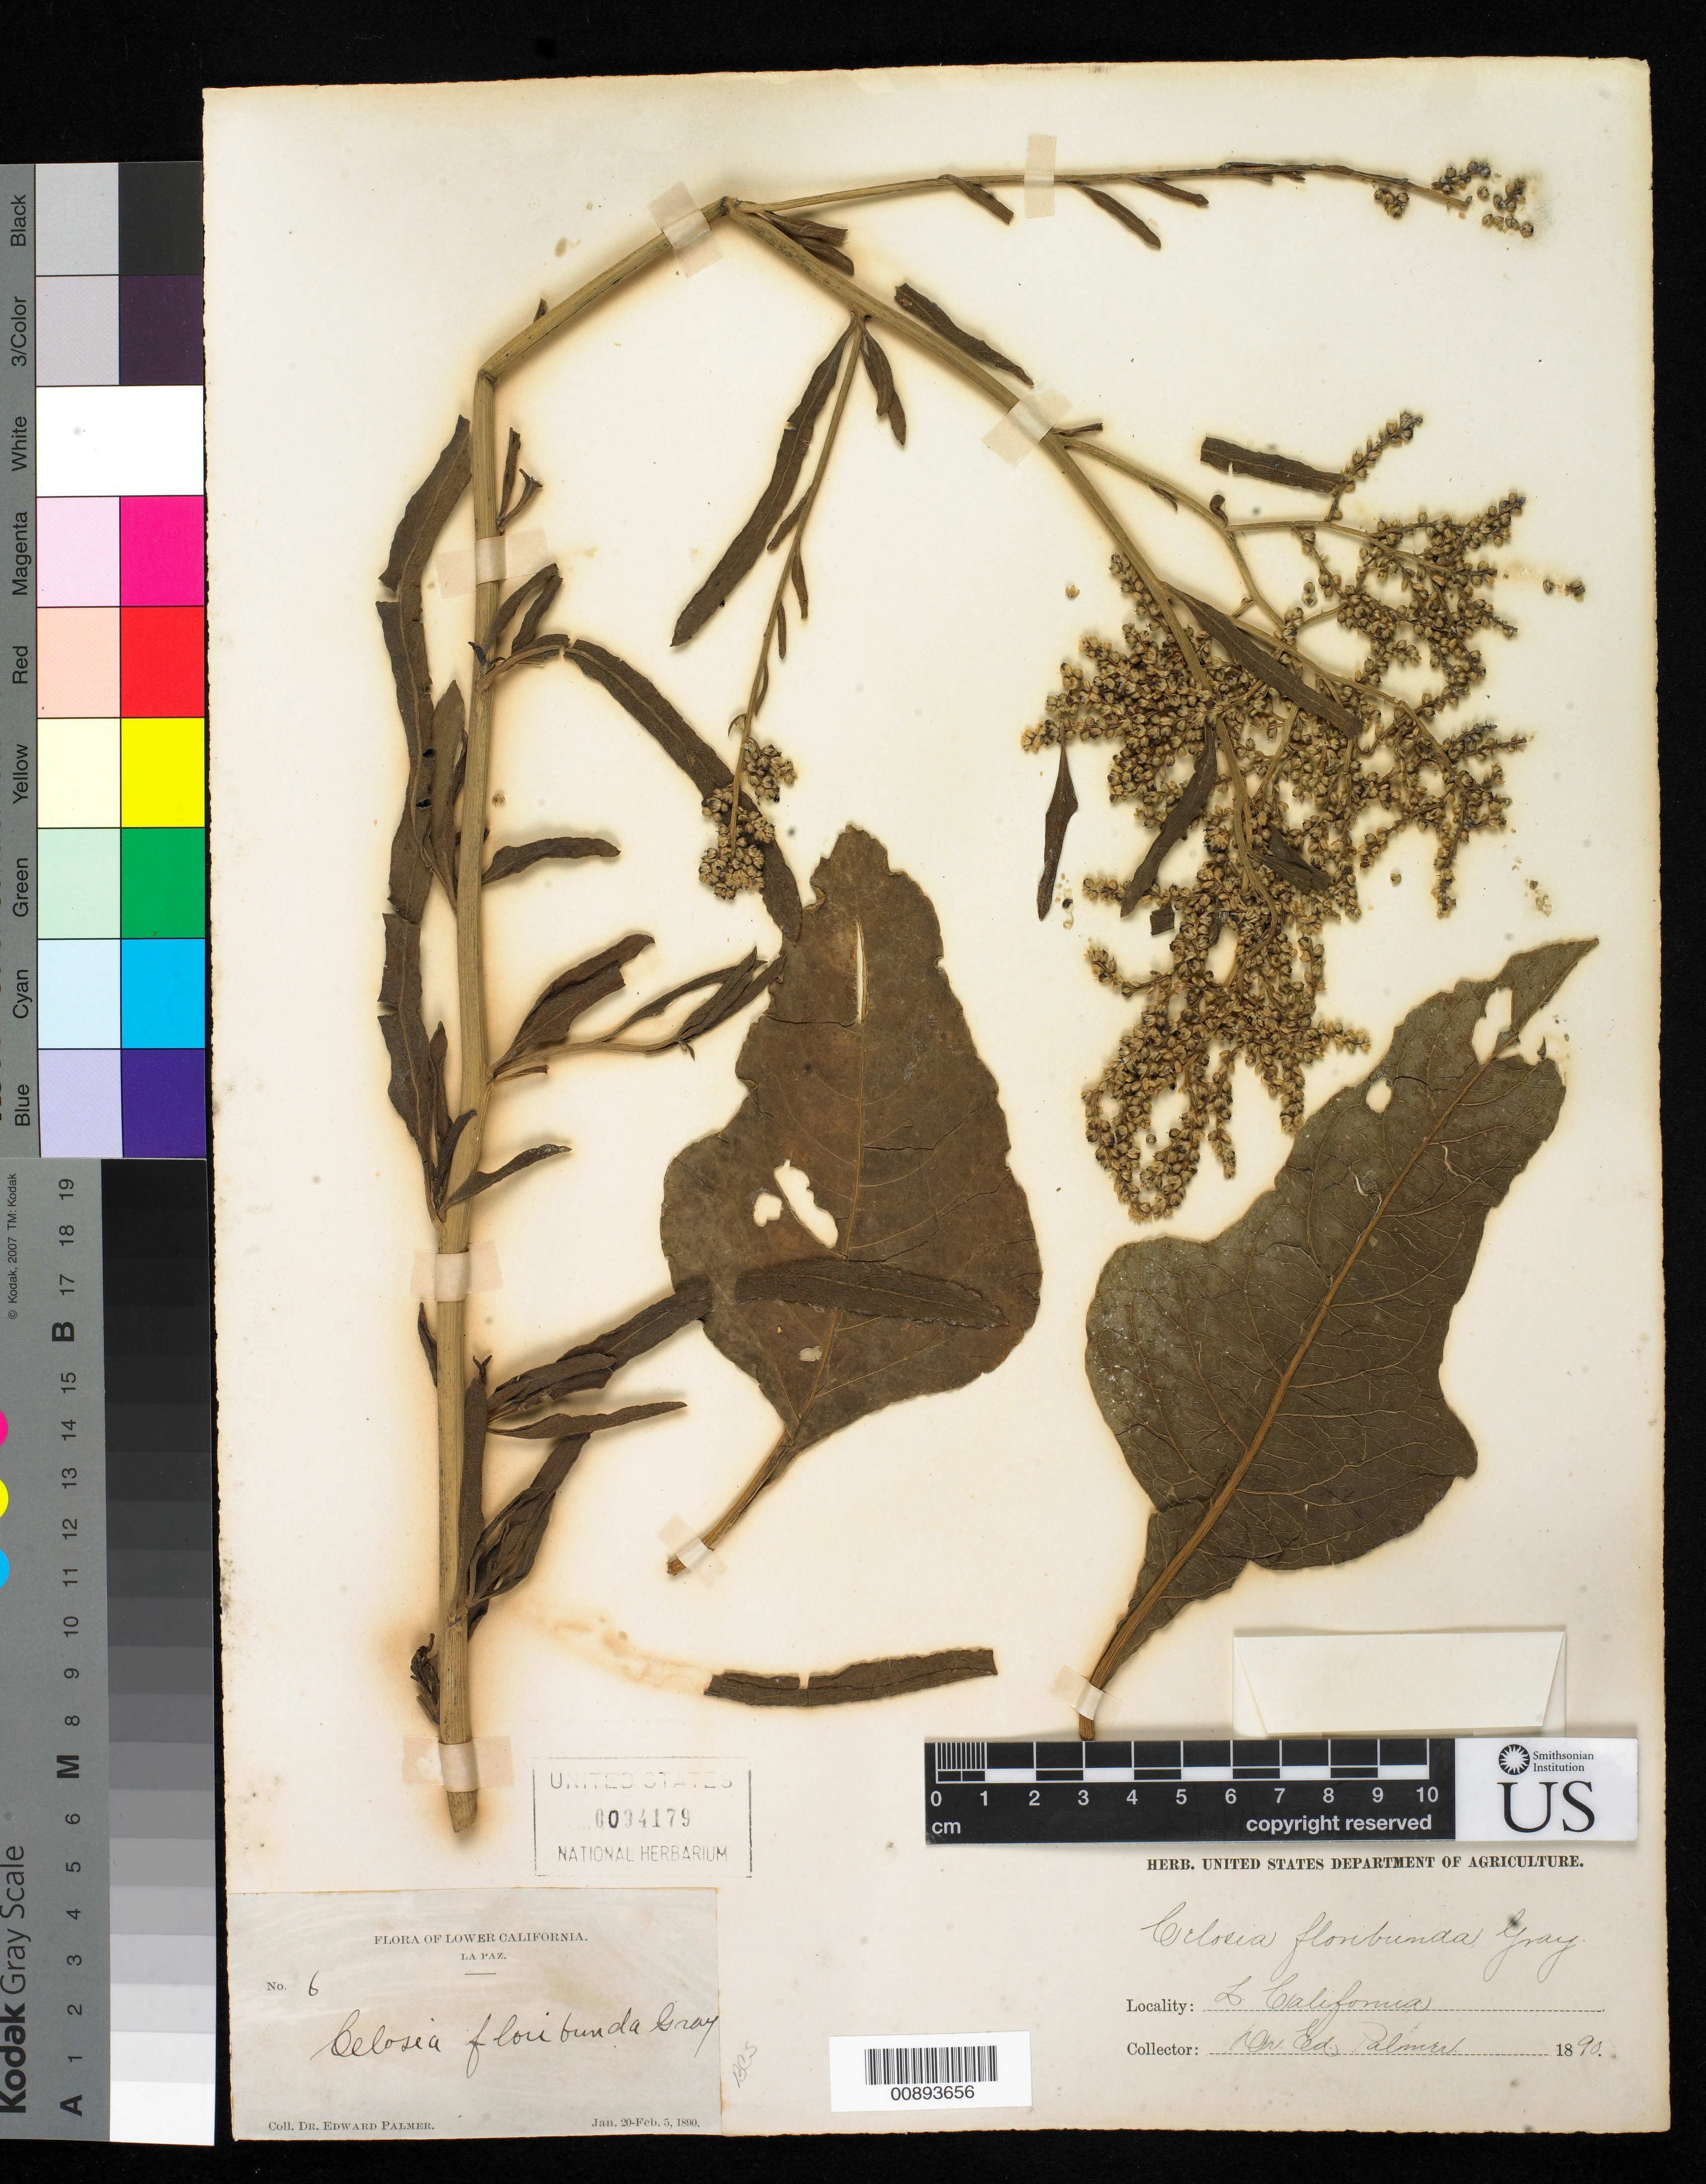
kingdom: Plantae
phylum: Tracheophyta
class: Magnoliopsida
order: Caryophyllales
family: Amaranthaceae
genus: Celosia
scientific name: Celosia floribunda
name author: A. Gray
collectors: E. Palmer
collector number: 6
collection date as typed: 20 Jan 1890 to 05 Feb 1890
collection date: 1890-01-20/1890-02-05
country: Mexico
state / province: Baja California Sur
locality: La Paz, Baja California Sur.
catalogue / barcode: US 94179